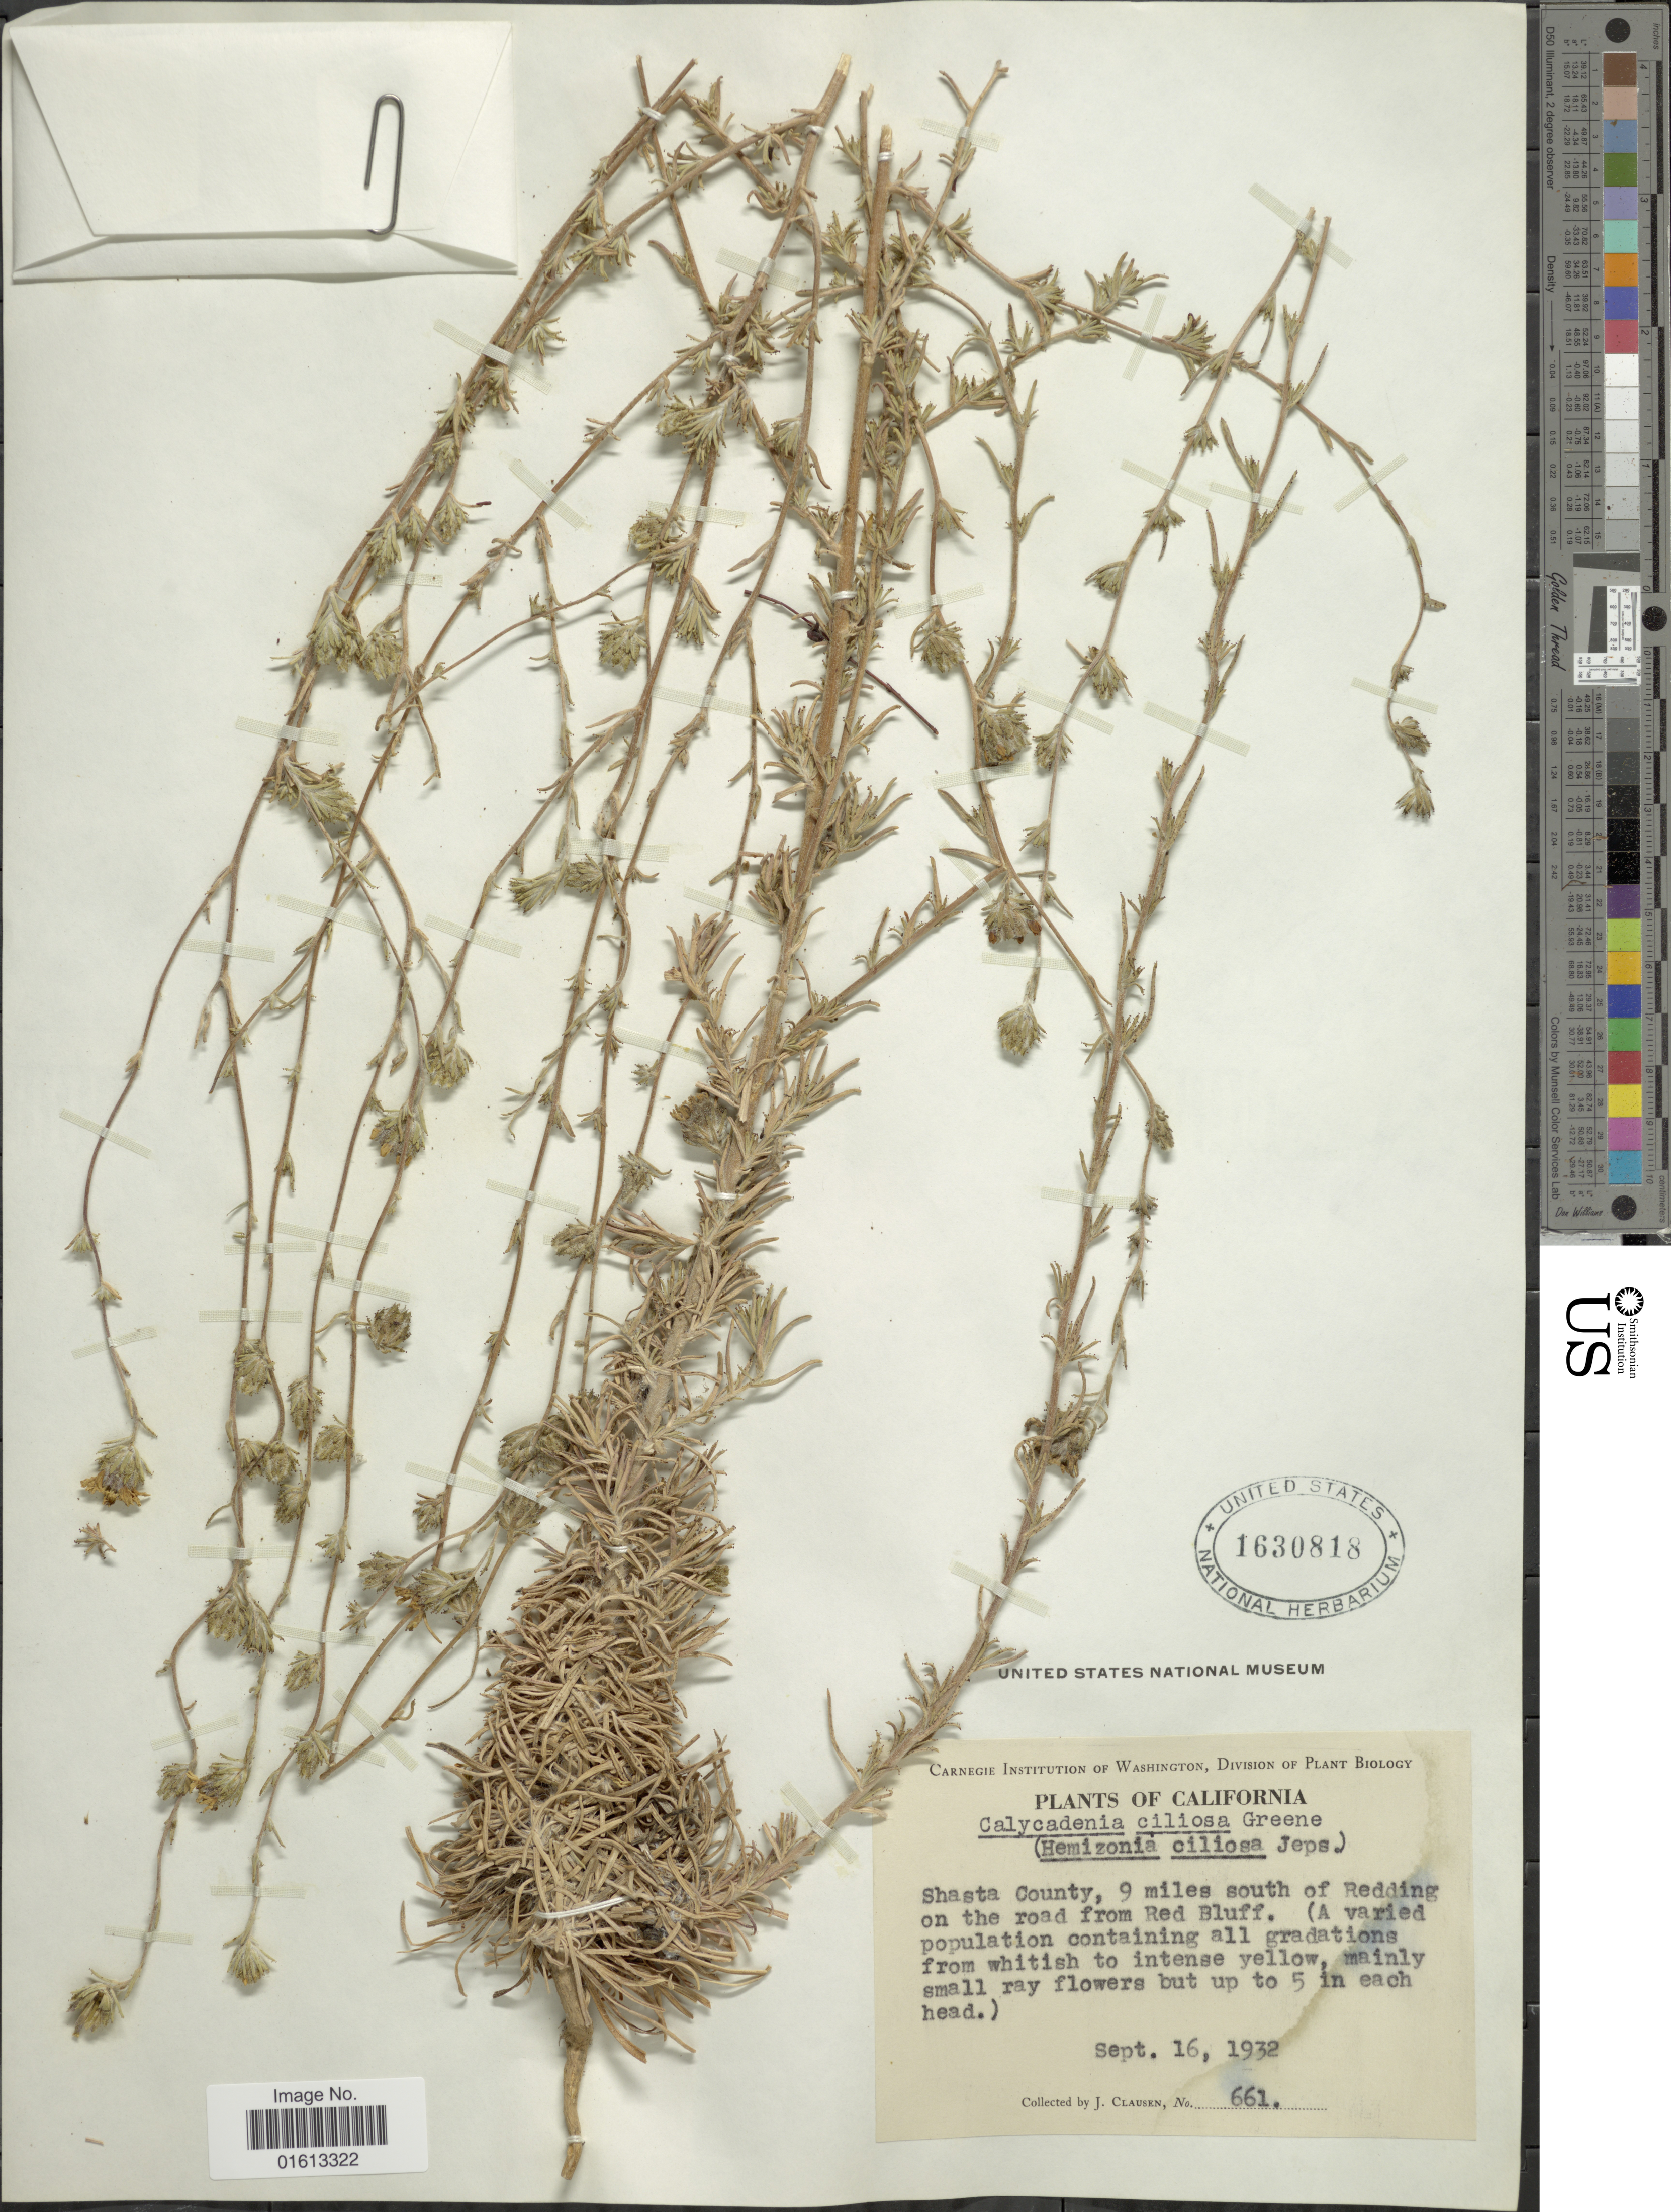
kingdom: Plantae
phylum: Tracheophyta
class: Magnoliopsida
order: Asterales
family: Asteraceae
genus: Calycadenia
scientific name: Calycadenia ciliosa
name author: Greene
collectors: J. Clausen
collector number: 661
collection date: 1932-09-16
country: United States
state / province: California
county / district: Shasta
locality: Shasta County, 9 miles south of Redding on the road from Red Bluff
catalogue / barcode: US 1630818